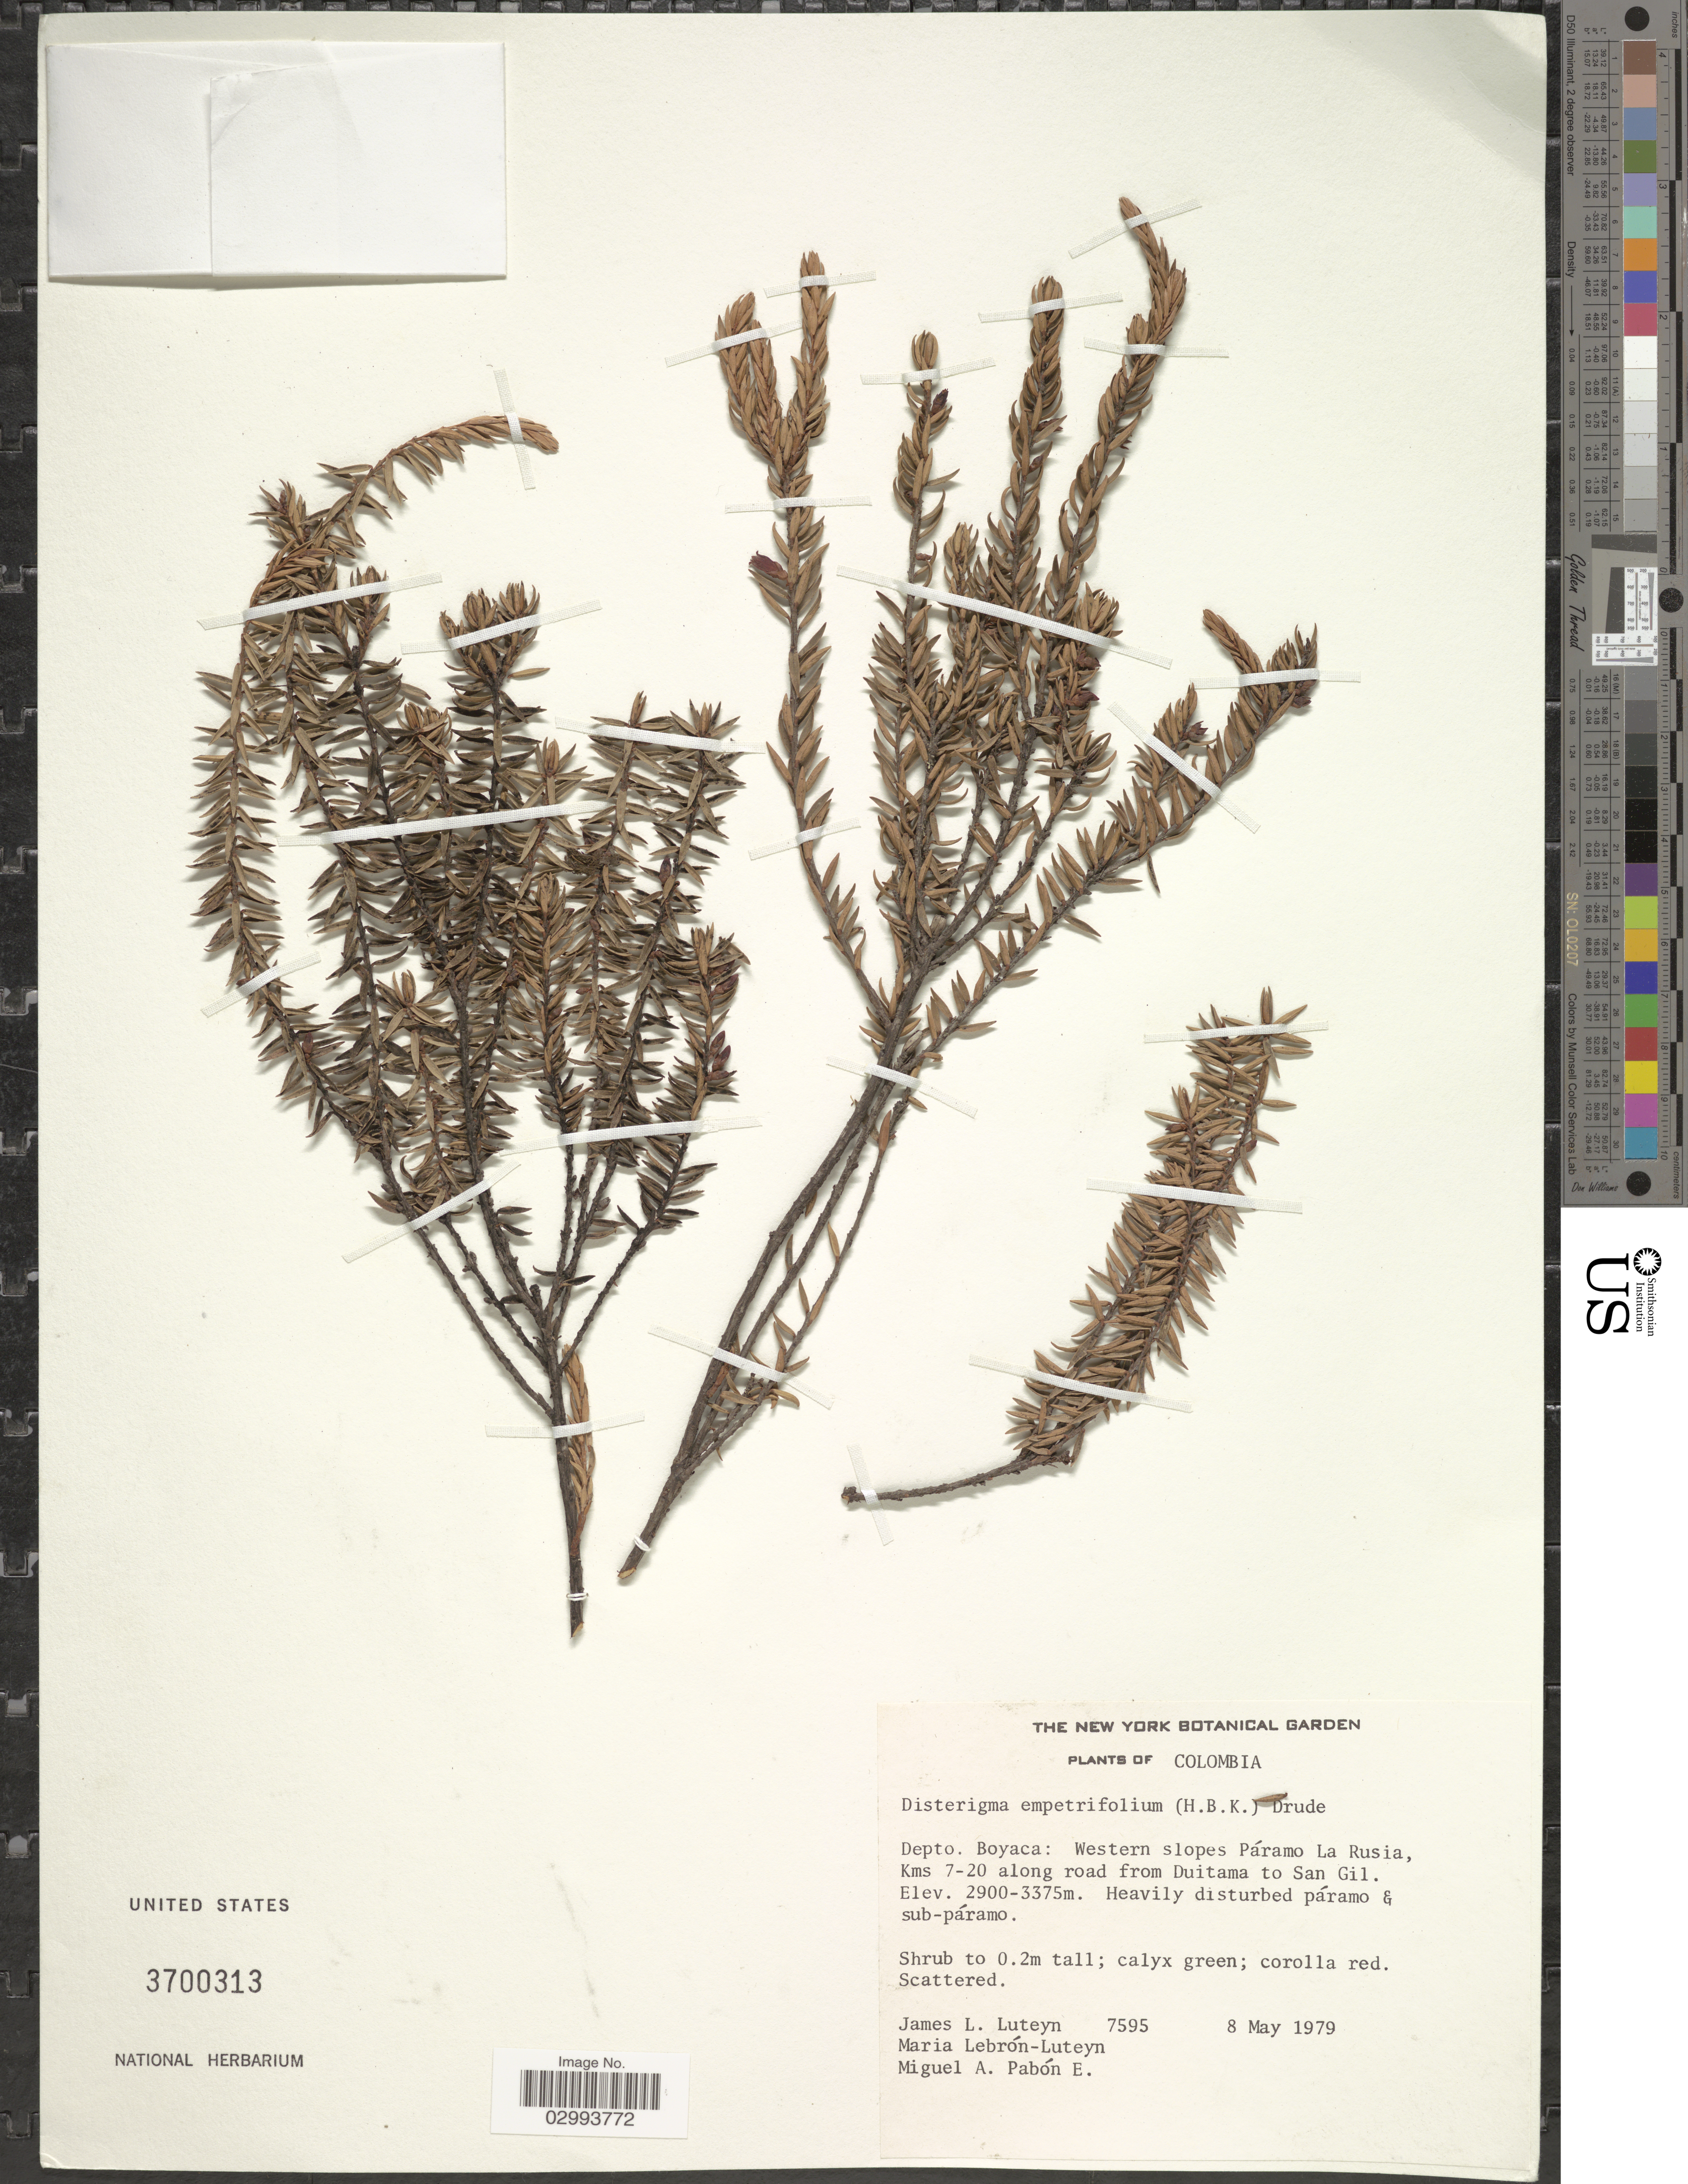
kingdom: Plantae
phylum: Tracheophyta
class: Magnoliopsida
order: Ericales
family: Ericaceae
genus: Disterigma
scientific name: Disterigma empetrifolium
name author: (Kunth) Drude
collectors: J. L. Luteyn, M. L. Lebrón-Luteyn & M. A. Pabon E.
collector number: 7595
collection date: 1979-05-08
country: Colombia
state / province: Boyacá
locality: Depto. Boyaca: Western slopes Páramo La Rusia, Kms 7-20 along road from Duitama to San Gil.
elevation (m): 2900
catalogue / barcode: US 3700313